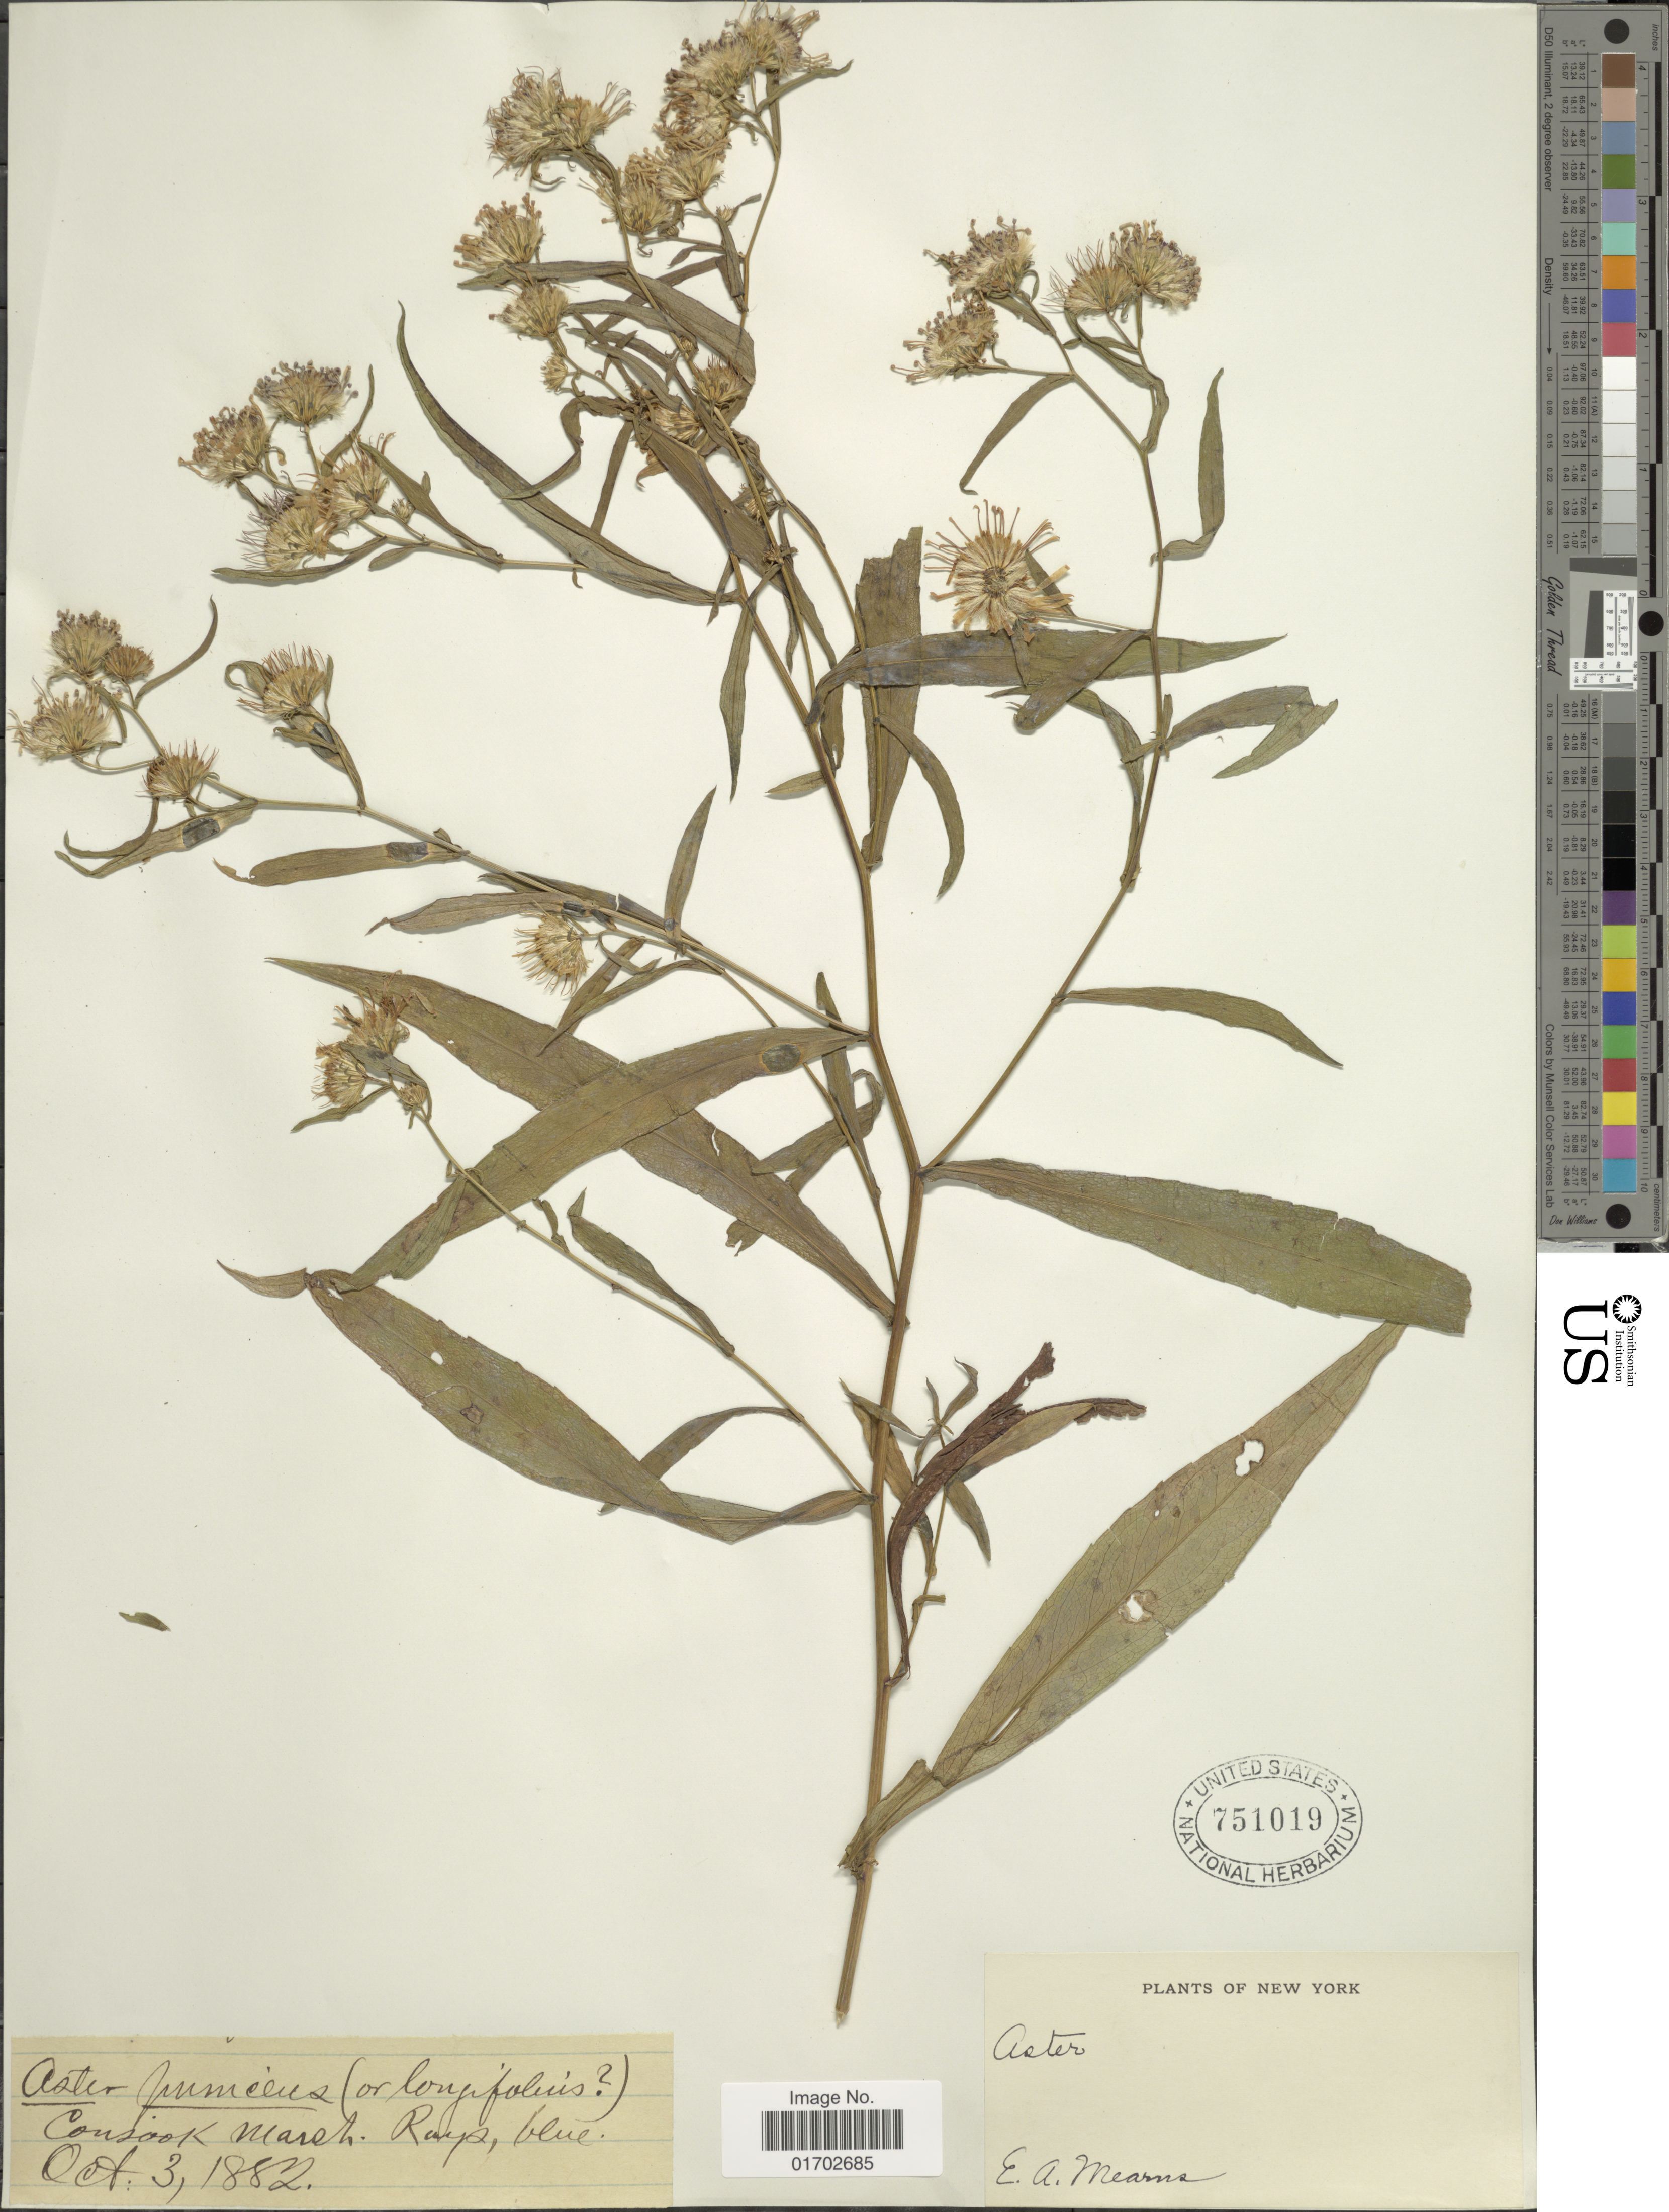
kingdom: Plantae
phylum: Tracheophyta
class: Magnoliopsida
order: Asterales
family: Asteraceae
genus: Symphyotrichum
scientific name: Symphyotrichum puniceum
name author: (L.) Á. Löve & D. Löve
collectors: E. A. Mearns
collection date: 1882-10-03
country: United States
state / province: New York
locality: Consook Marsh. Rays blue.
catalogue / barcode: US 751019